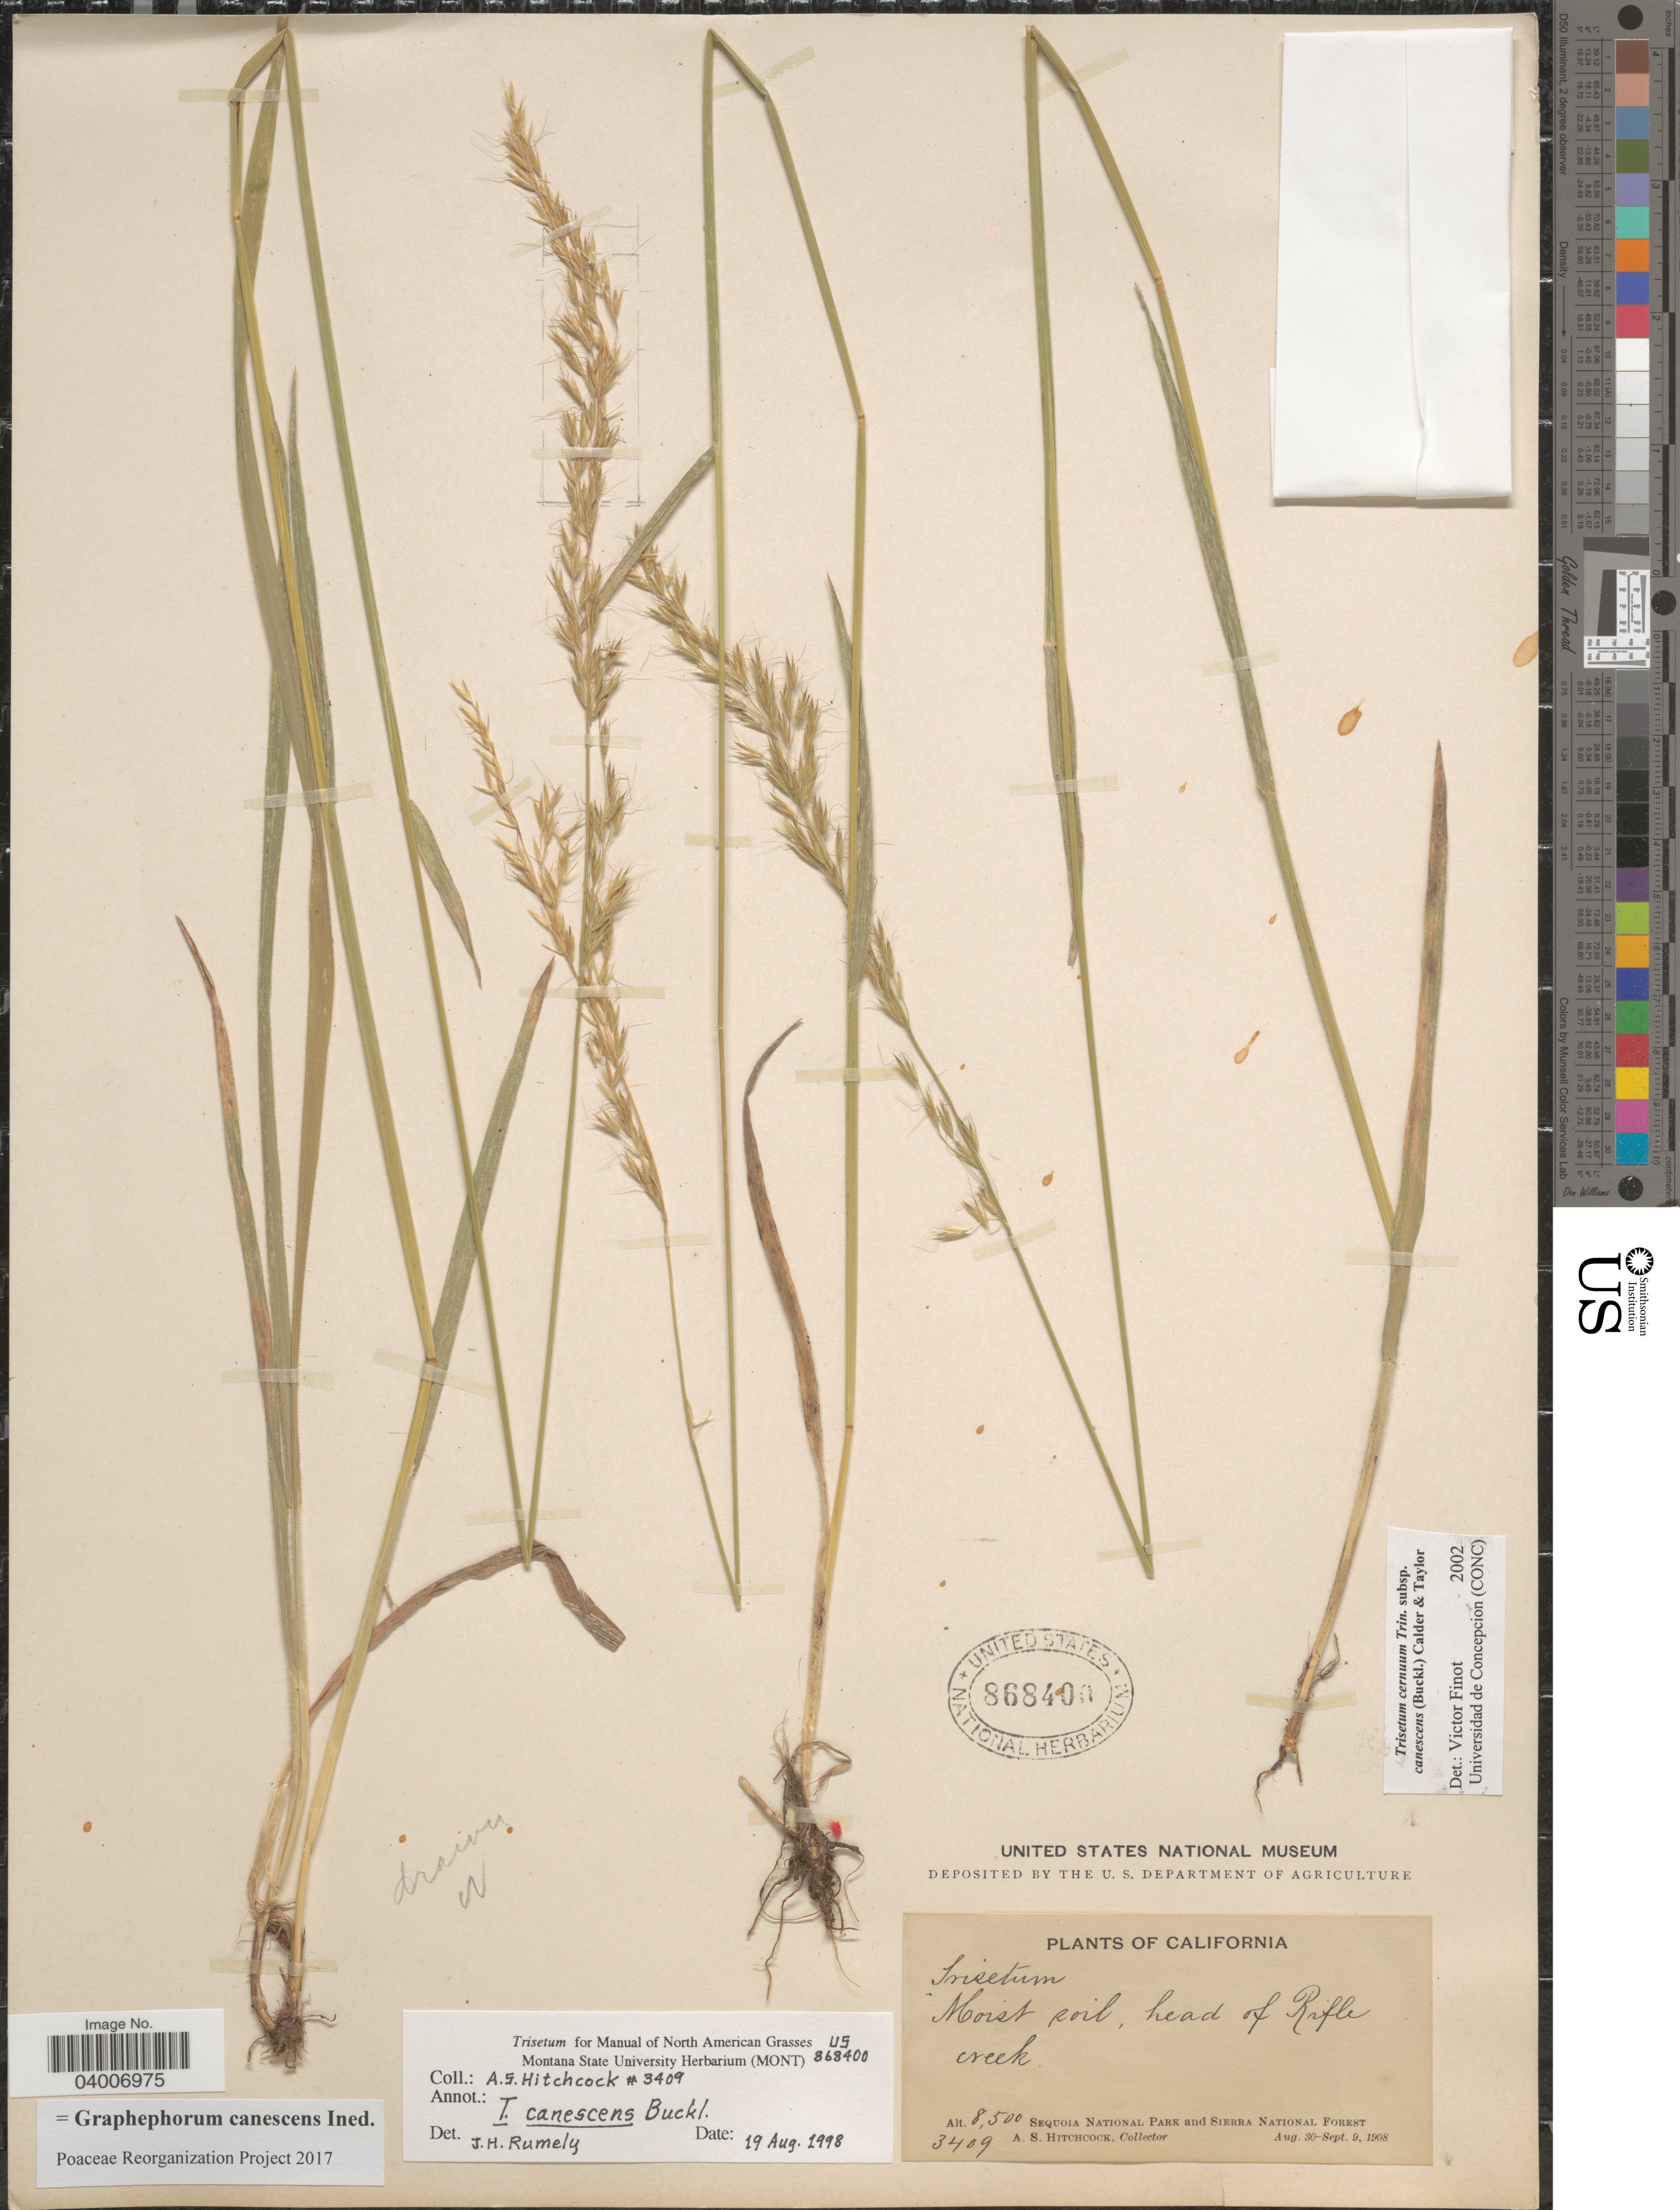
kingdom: Plantae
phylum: Tracheophyta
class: Liliopsida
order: Poales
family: Poaceae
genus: Graphephorum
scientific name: Graphephorum canescens ined.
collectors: A. S. Hitchcock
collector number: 3409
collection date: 1908-08-30/1908-09-09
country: United States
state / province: California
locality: Moist soil, head of Rifle creek. Sequoia National Park and Sierra National Forest.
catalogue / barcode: US 868400